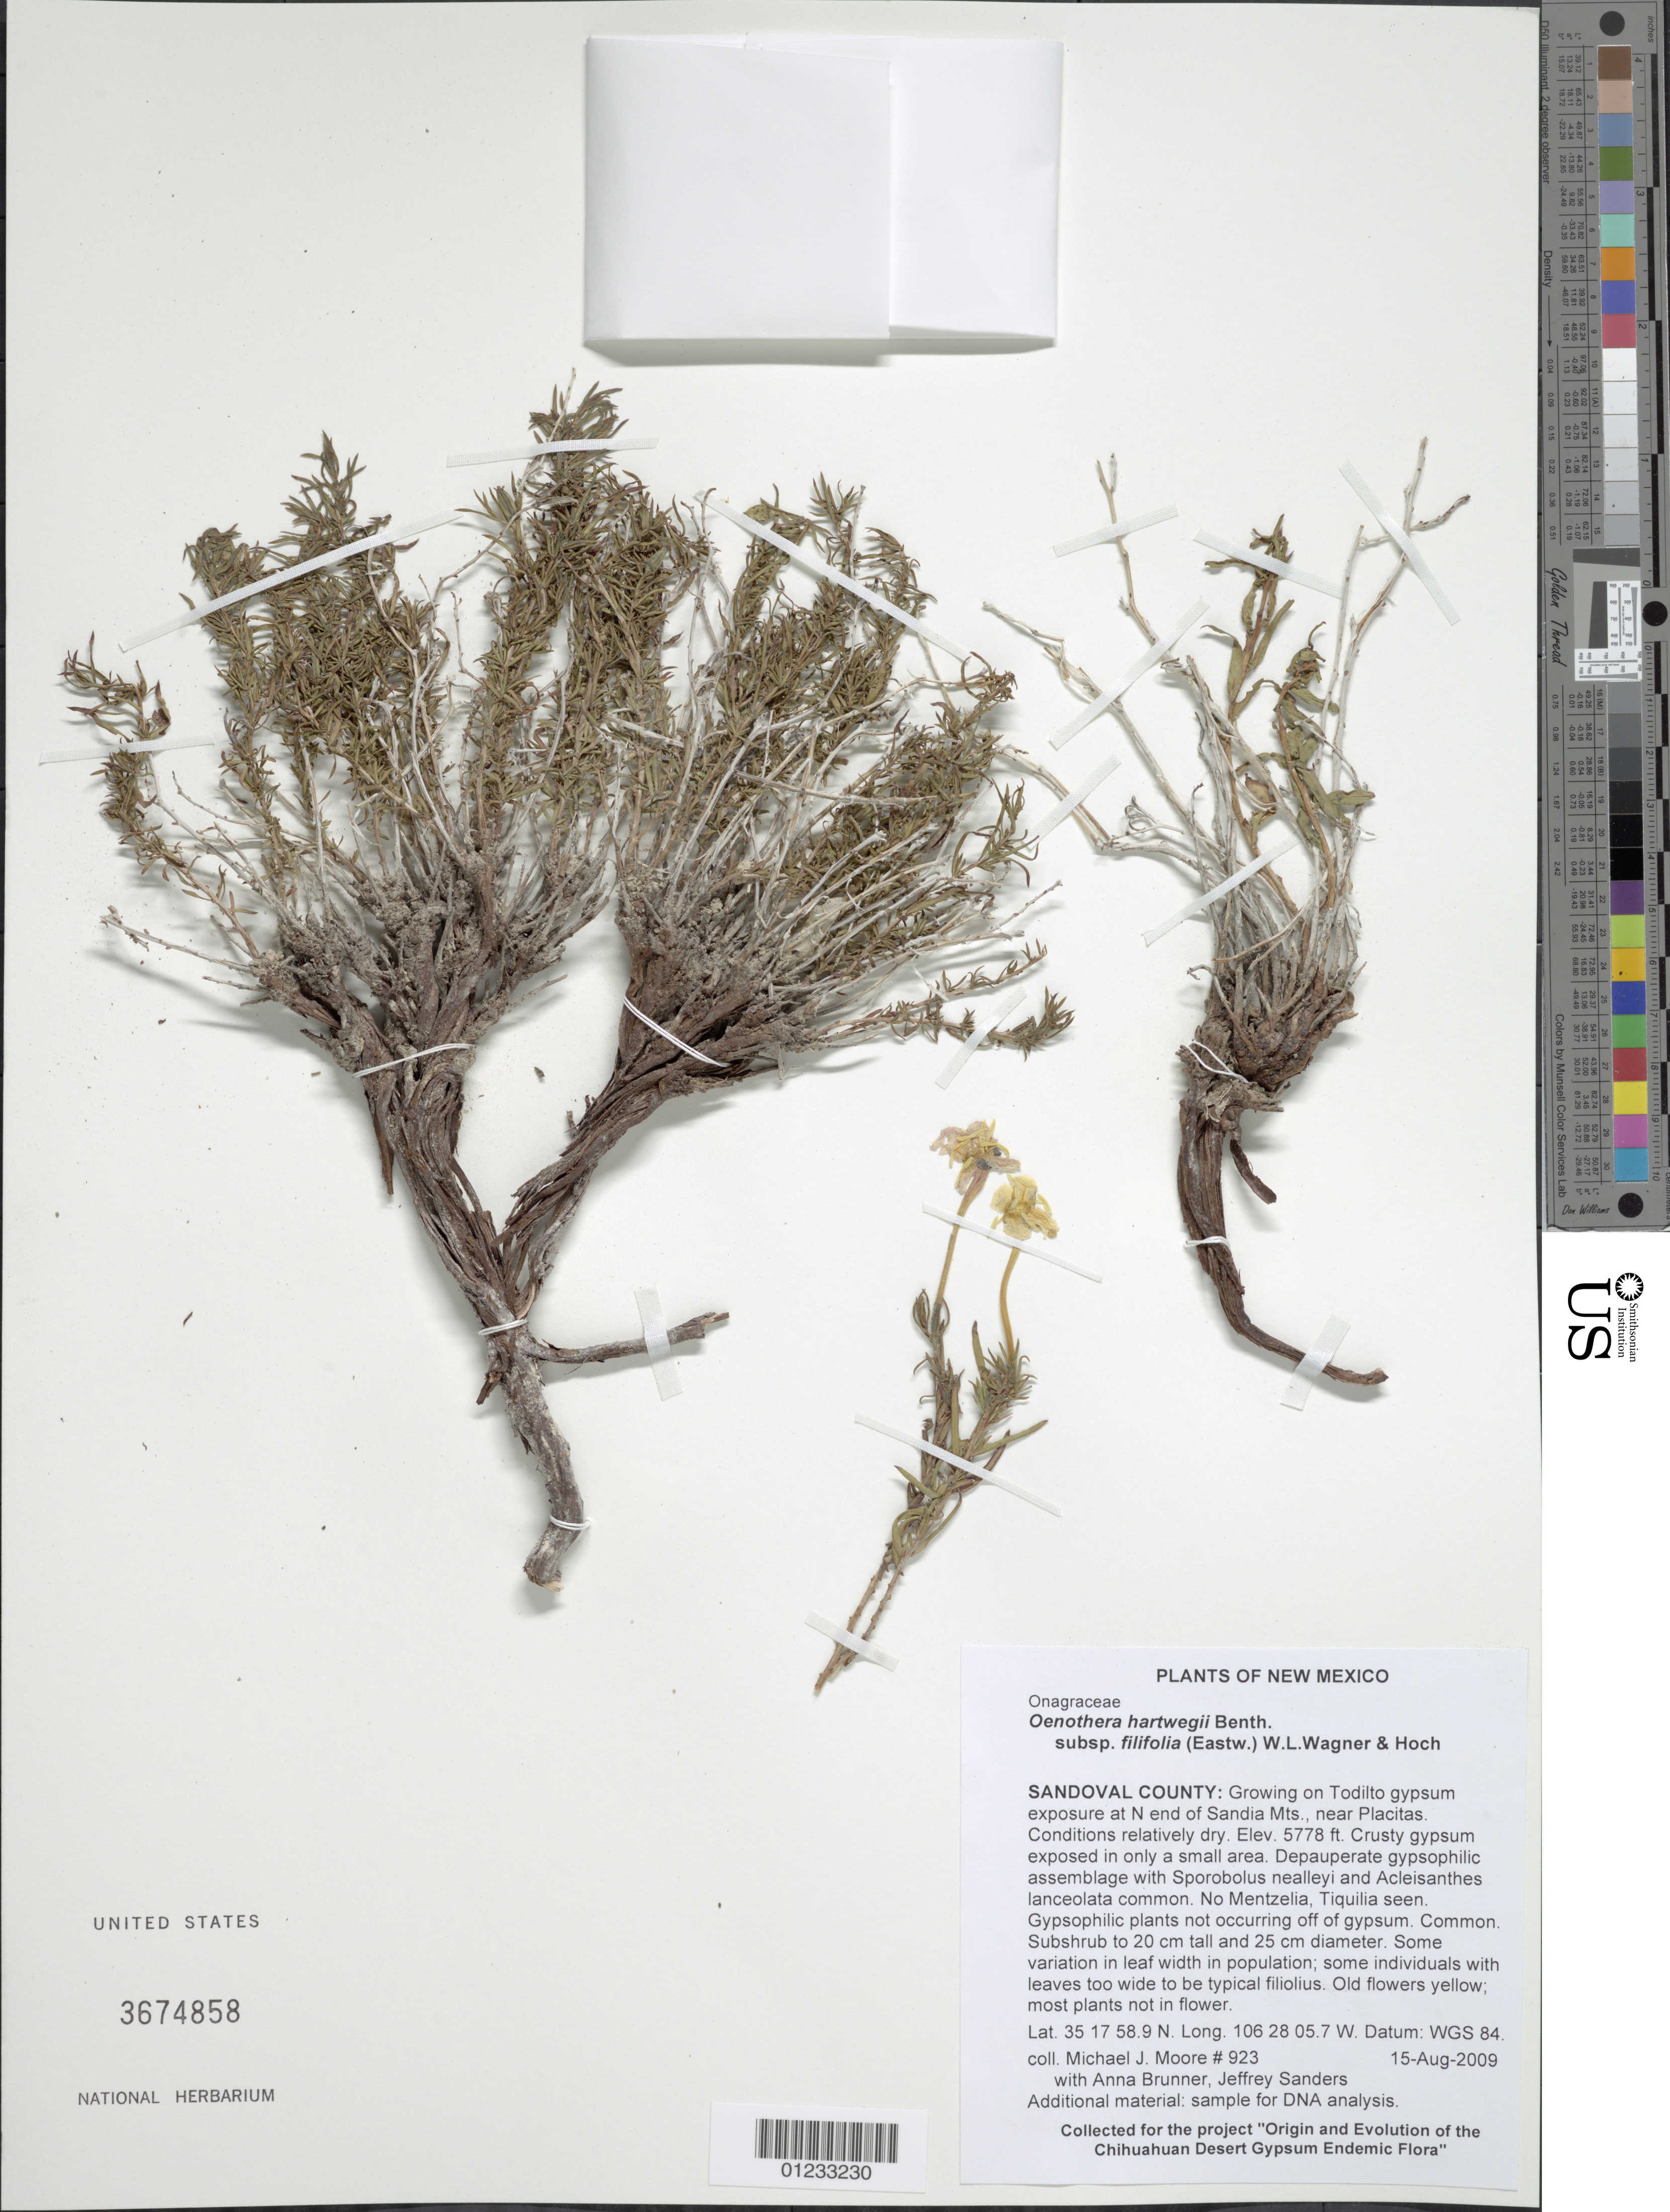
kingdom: Plantae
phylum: Tracheophyta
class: Magnoliopsida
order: Myrtales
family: Onagraceae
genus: Oenothera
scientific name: Oenothera hartwegii subsp. filifolia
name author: (Eastw.) W.L. Wagner & Hoch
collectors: M. J. Moore, A. Brunner & J. Sanders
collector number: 923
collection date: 2005-08-14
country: United States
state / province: New Mexico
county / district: Sandoval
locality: Growing on Todilto gypsum exposure at N end of Sandia Mts., near Placitas. Conditions relatively dry.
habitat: Crusty gypsum exposed in only a small area. Depauperate gypsophilic assemblage with Sporobolus nealleyi, Calylophus, and Acleisanthes lanceolata common. No Mentzelia, Tiquilia seen. Gypsophilic plants not occurring off of gypsum.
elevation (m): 1761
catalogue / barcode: US 3674858